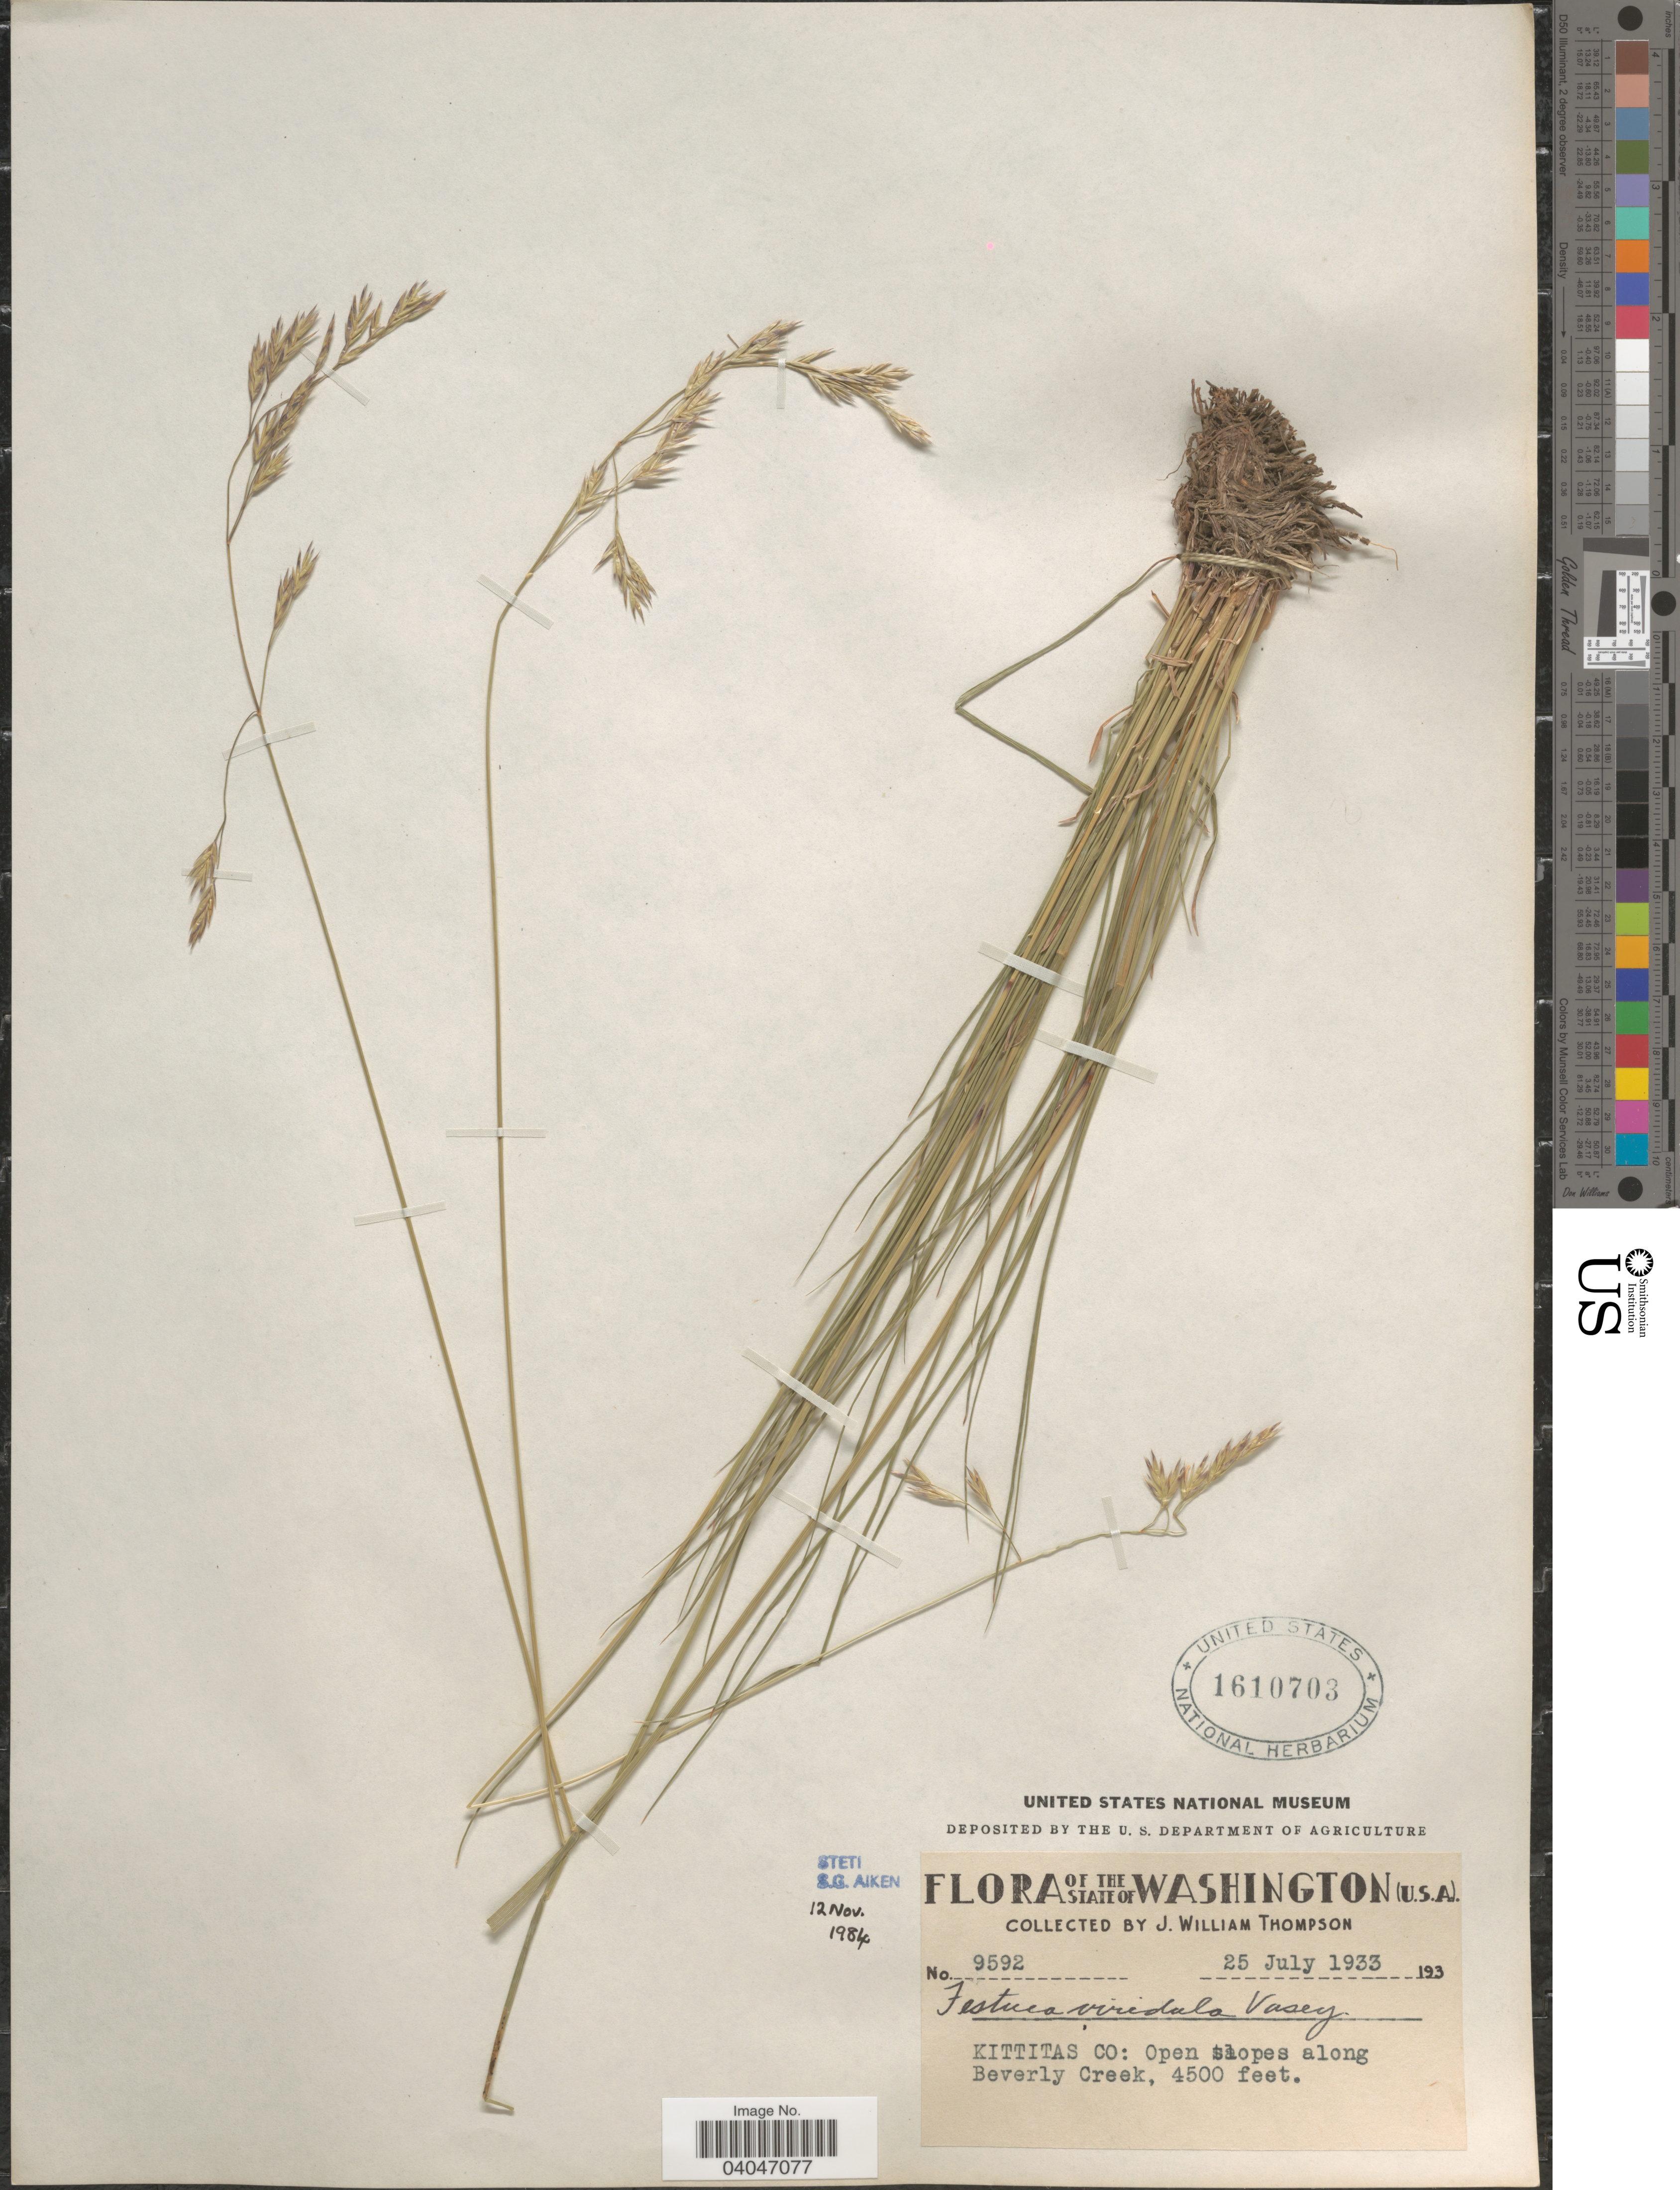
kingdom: Plantae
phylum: Tracheophyta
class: Liliopsida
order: Poales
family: Poaceae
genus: Festuca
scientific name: Festuca viridula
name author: Vasey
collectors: J. W. Thompson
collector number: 9592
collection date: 1933-07-25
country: United States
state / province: Washington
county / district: Kittitas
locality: Kittitas Co: Open slopes along Beverly Creek.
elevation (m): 1372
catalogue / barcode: US 1610703